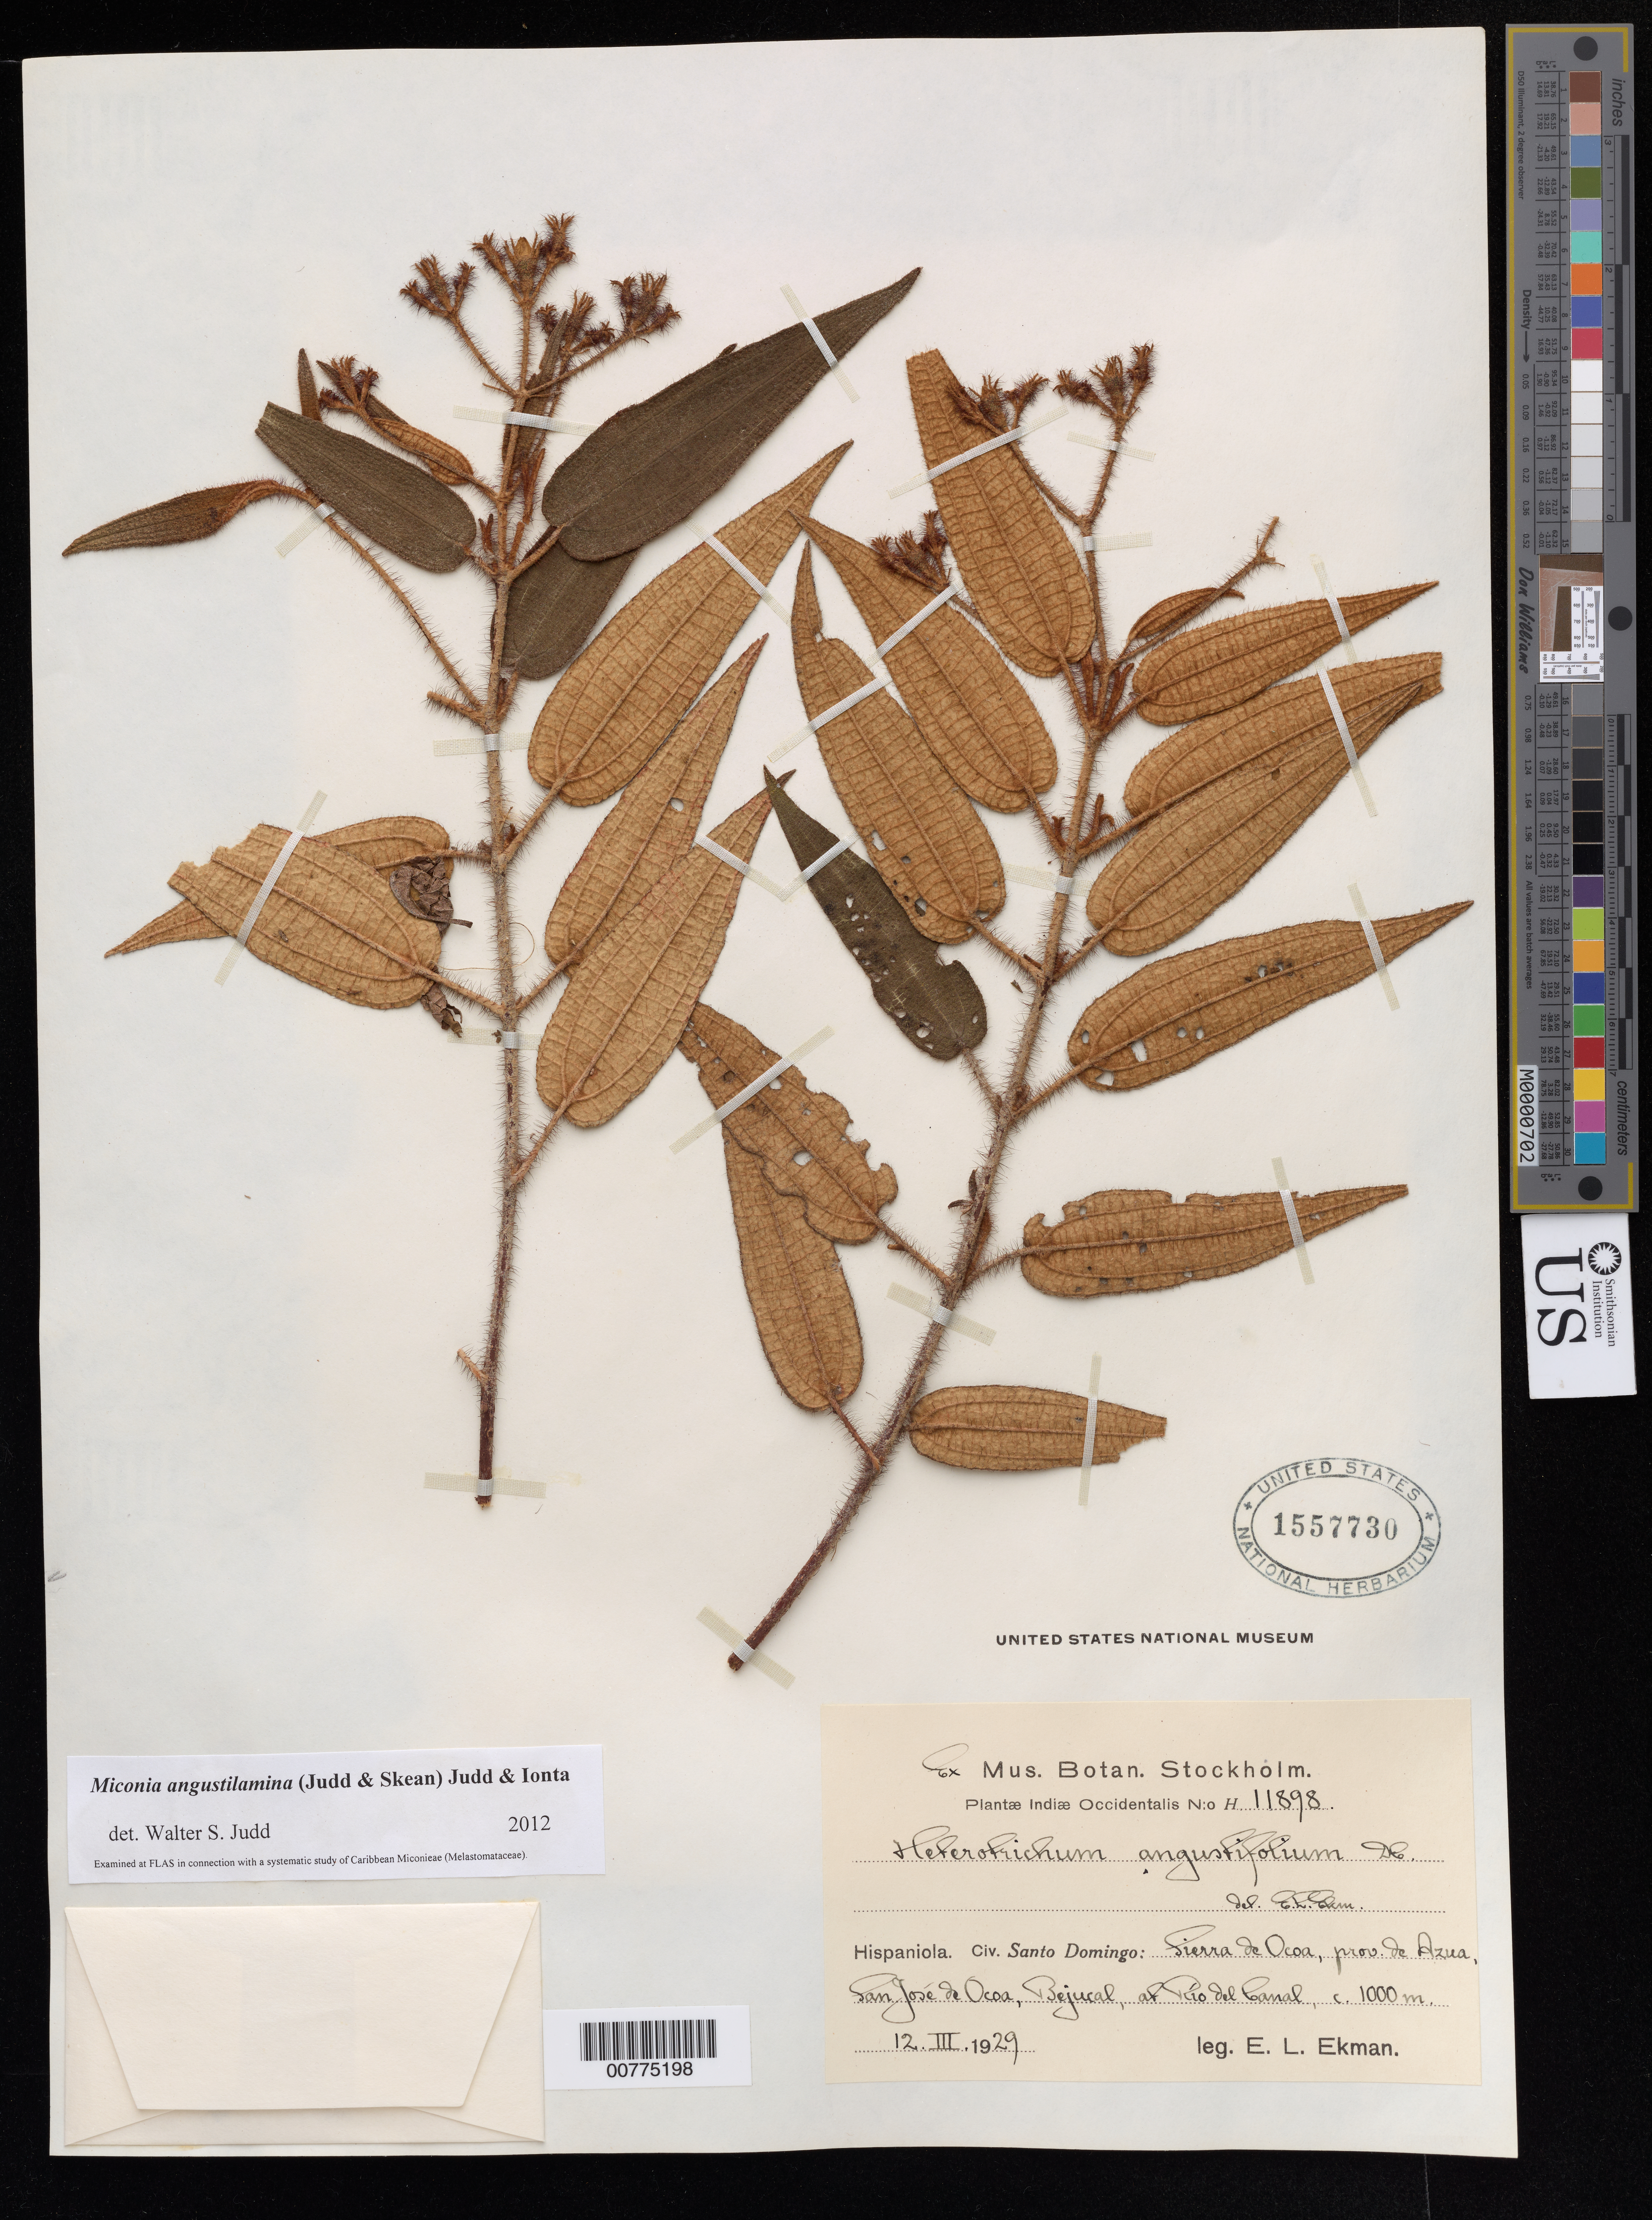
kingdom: Plantae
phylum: Tracheophyta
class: Magnoliopsida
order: Myrtales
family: Melastomataceae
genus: Miconia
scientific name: Miconia angustilamina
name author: (Judd & Skean) Judd & Ionta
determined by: Judd, Walter S.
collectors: E. L. Ekman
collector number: H 11898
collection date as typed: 12 Mar 1929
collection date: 1929-03-12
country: Dominican Republic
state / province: Azua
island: Hispaniola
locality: Sierra de Ocoa, San José de Ocoa, Bejucal, at Del Canal River.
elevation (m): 1000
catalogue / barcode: US 1557730